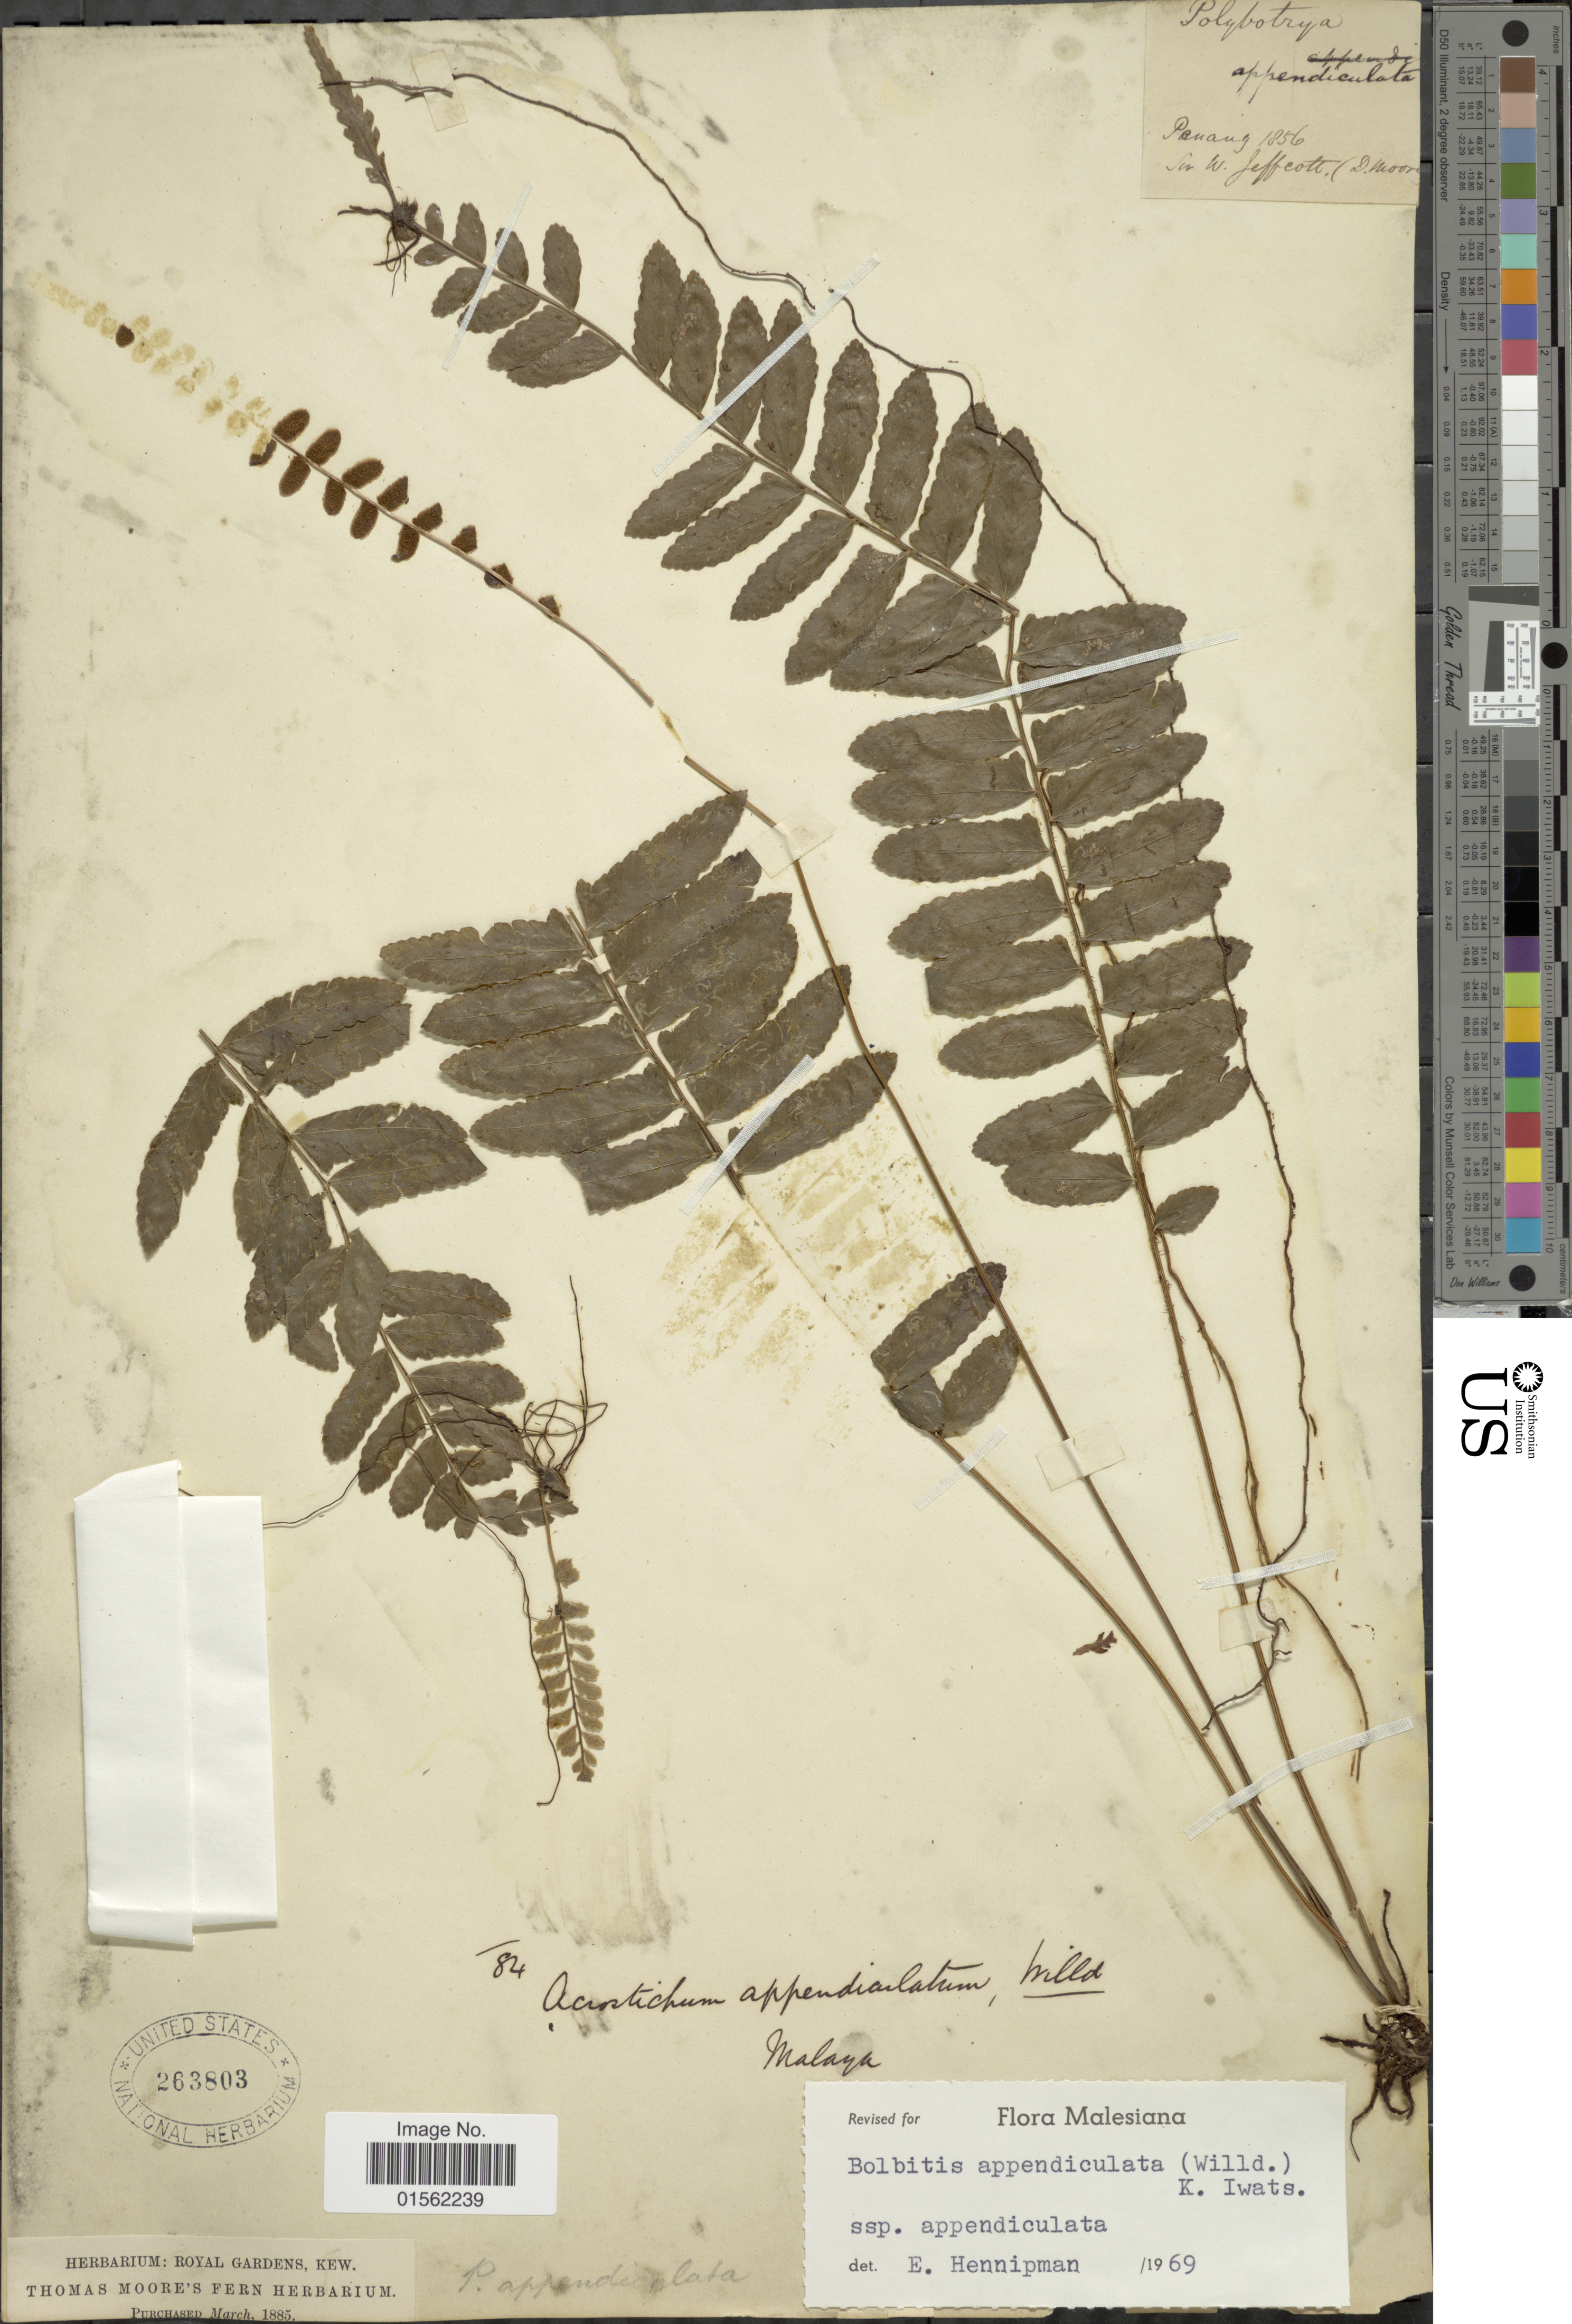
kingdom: Plantae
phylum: Tracheophyta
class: Polypodiopsida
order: Polypodiales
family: Dryopteridaceae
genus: Bolbitis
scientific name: Bolbitis appendiculata var. appendiculata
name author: (Willd.) K. Iwats.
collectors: ex herb. Thomas Moore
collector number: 84?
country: Malaysia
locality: Malaya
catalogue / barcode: US 263803